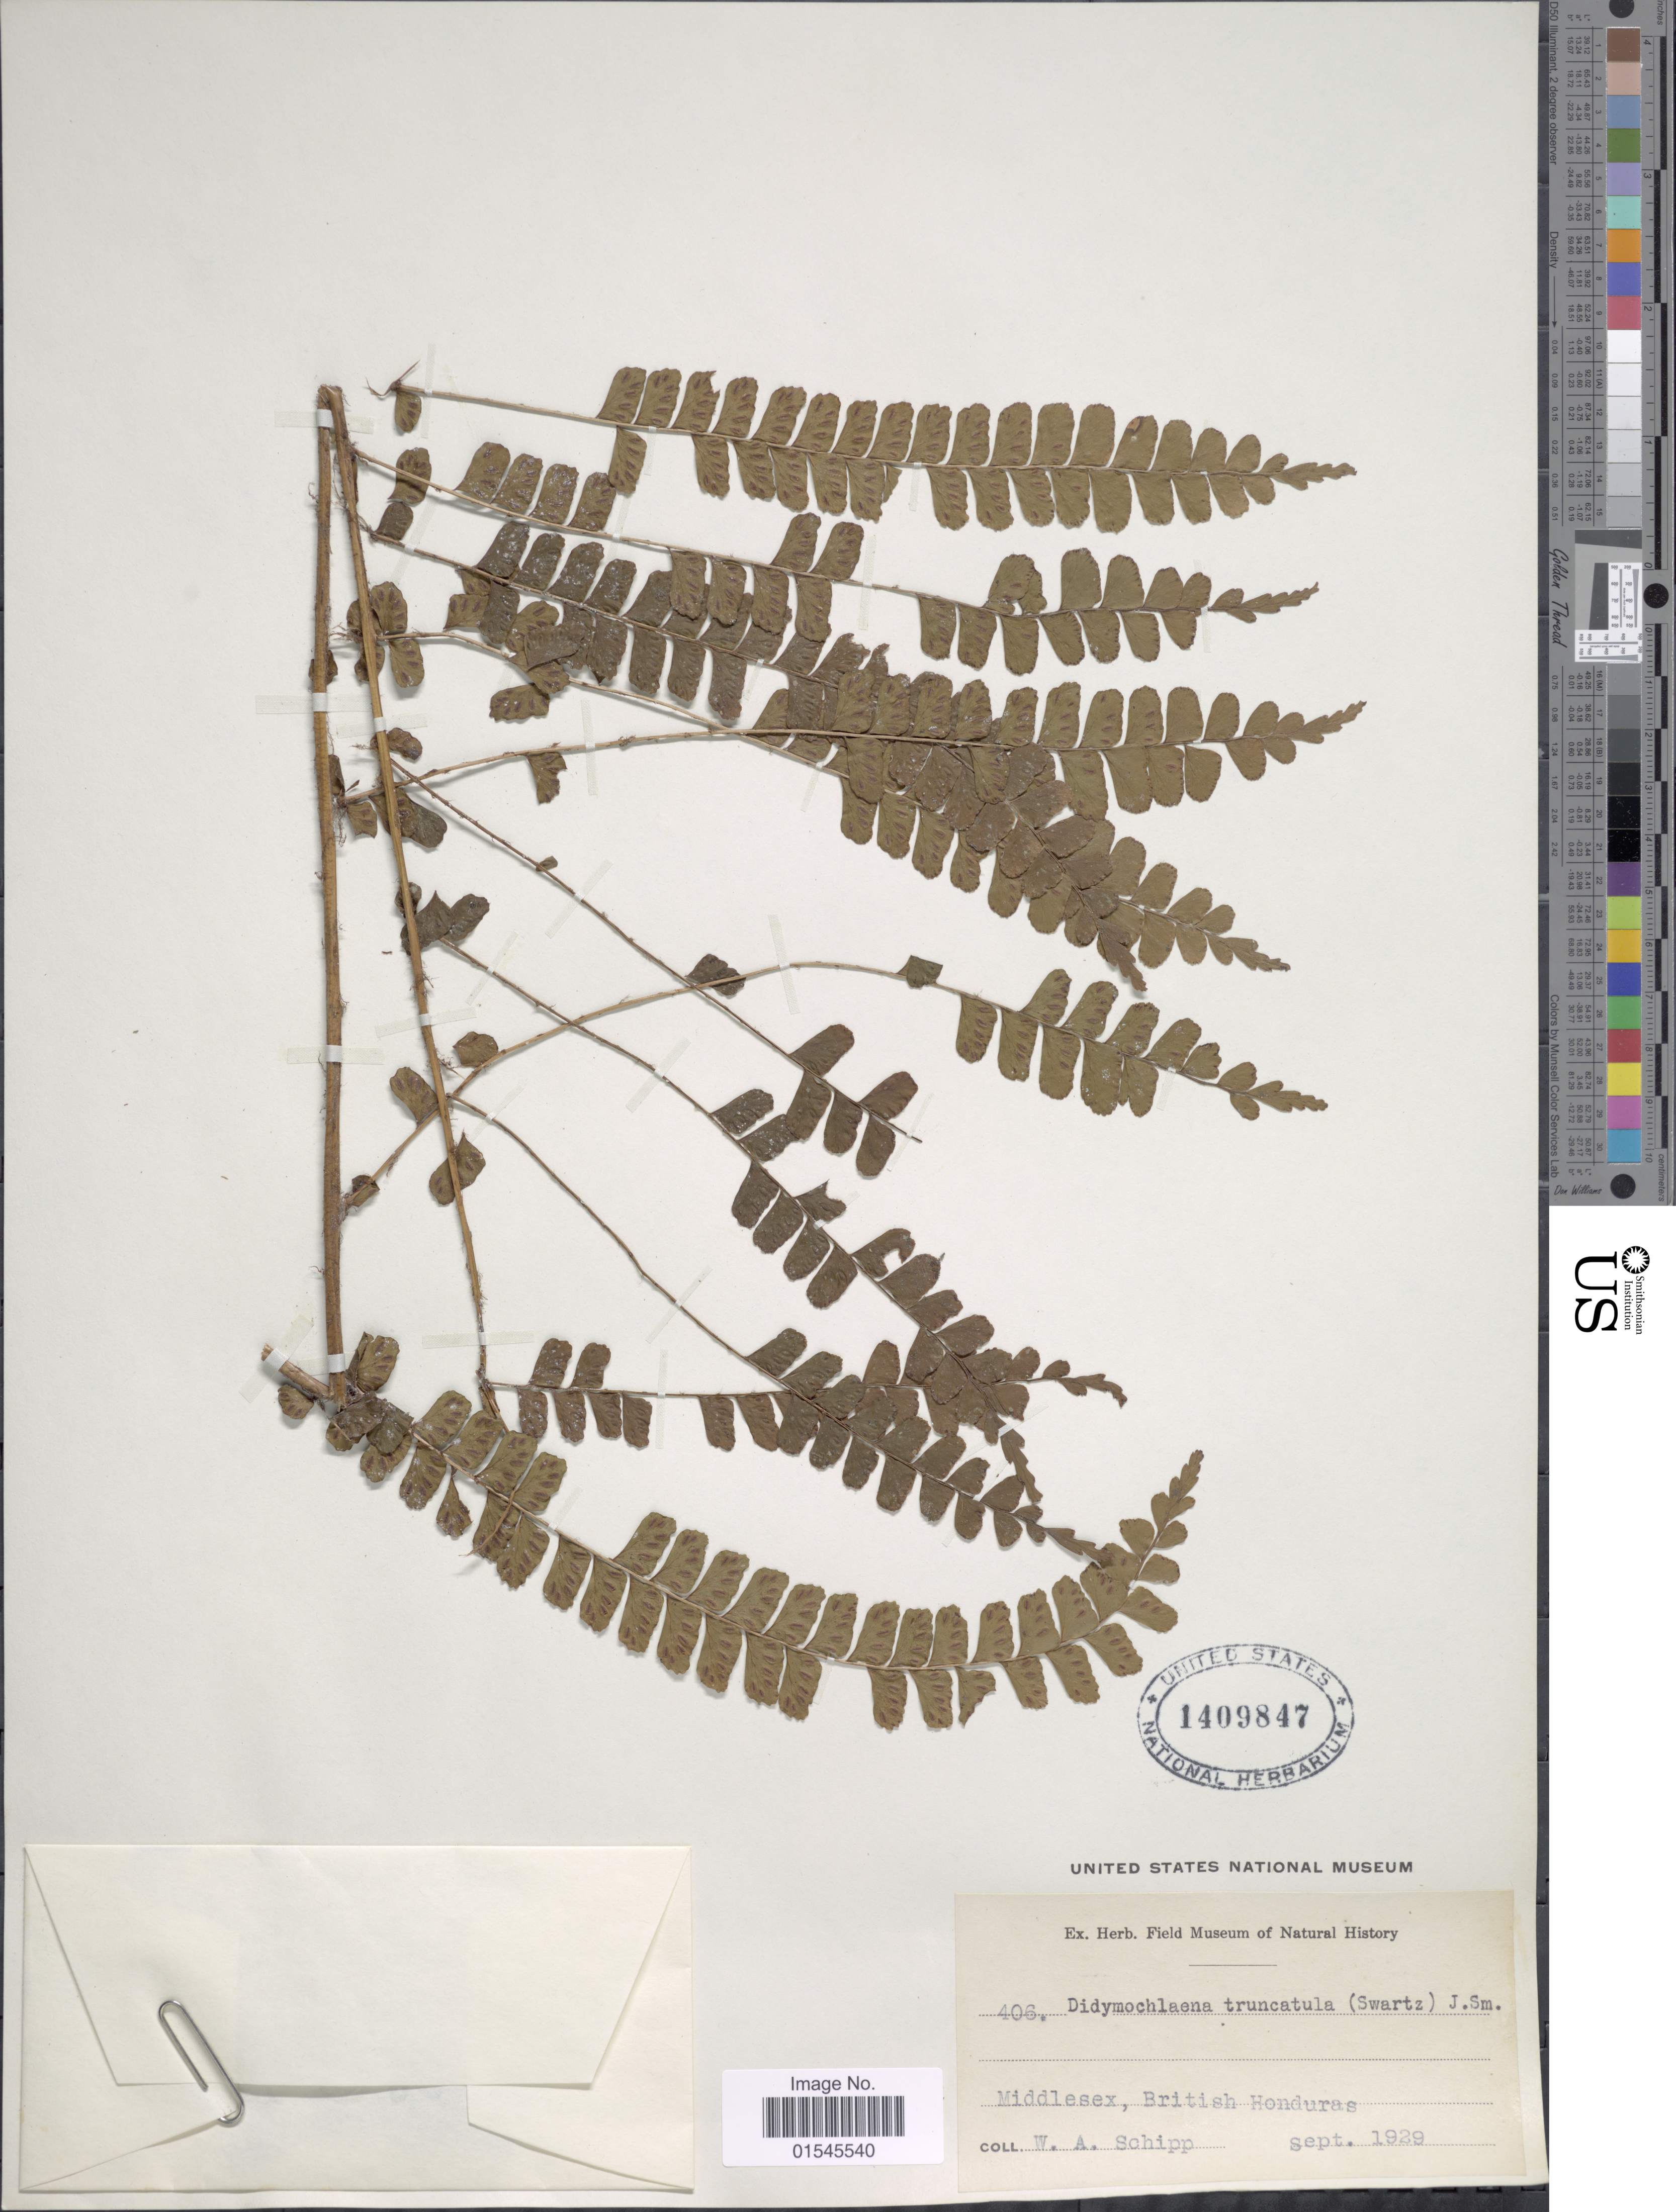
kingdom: Plantae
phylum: Tracheophyta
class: Polypodiopsida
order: Polypodiales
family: Didymochlaenaceae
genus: Didymochlaena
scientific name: Didymochlaena truncatula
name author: (Sw.) J. Sm.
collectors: W. Schipp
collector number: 406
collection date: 1929-09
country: Belize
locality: Middlesex, British Honduras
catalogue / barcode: US 1409847